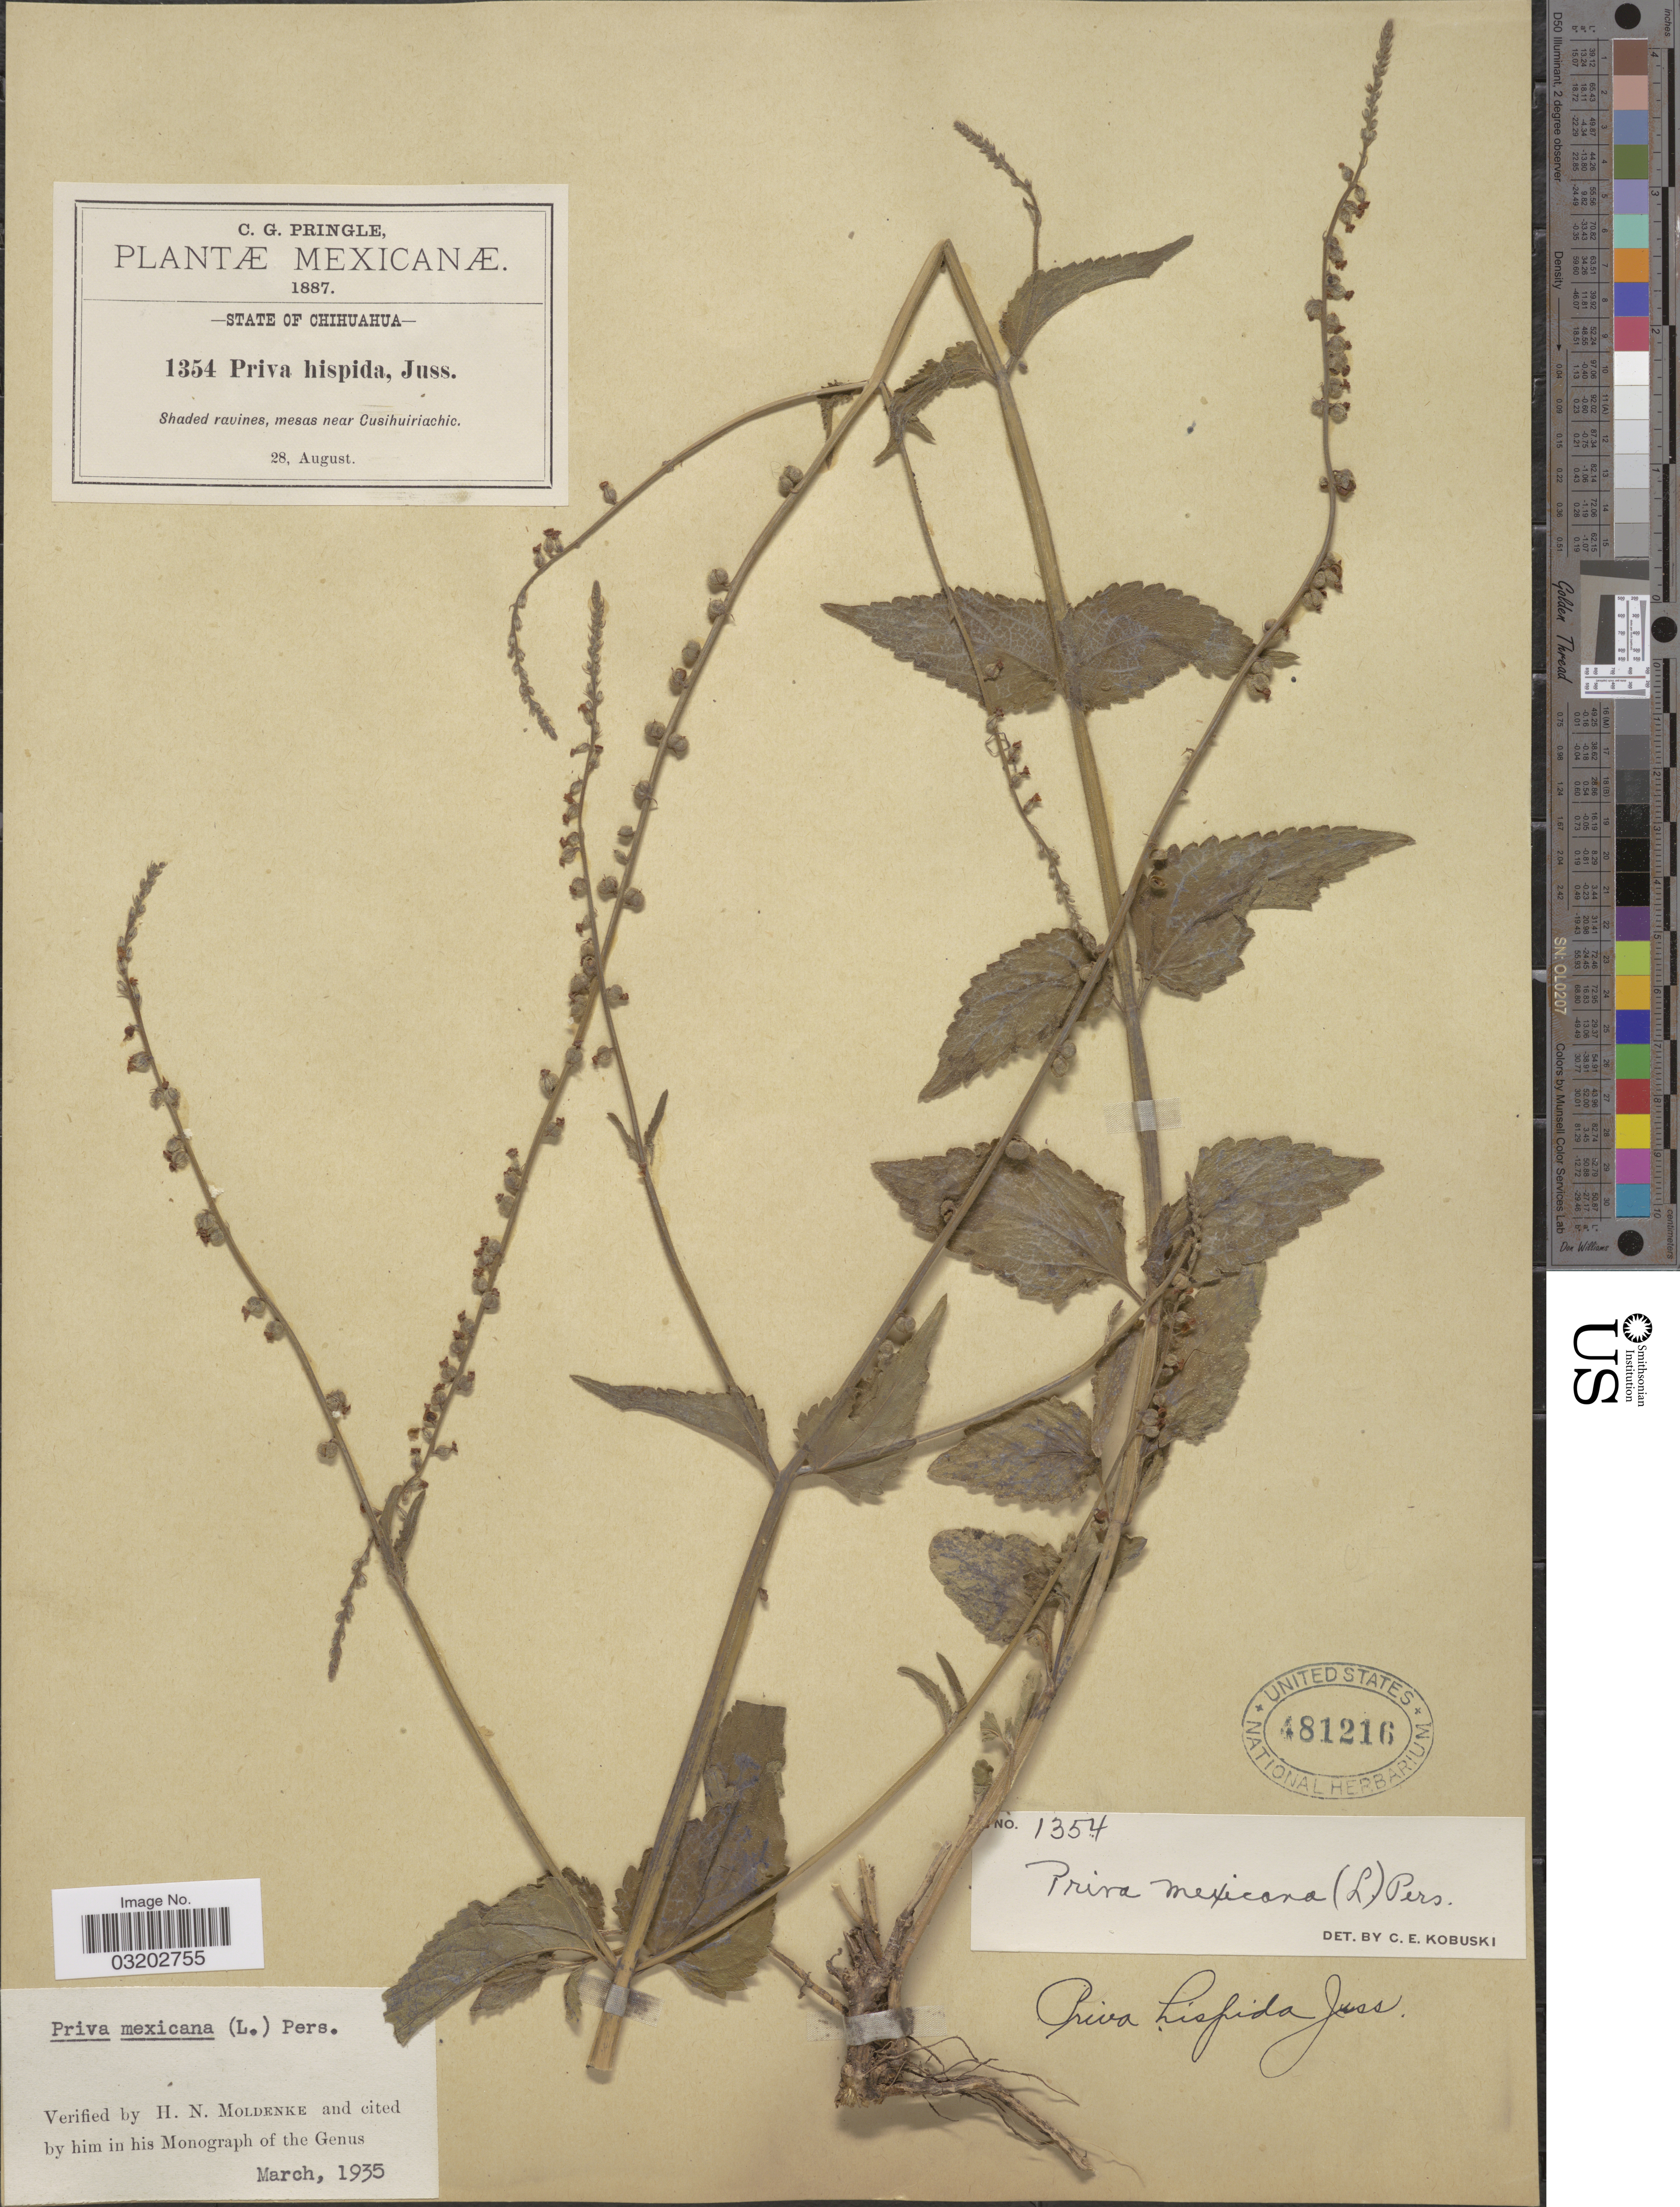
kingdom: Plantae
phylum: Tracheophyta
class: Magnoliopsida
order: Lamiales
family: Verbenaceae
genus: Priva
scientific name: Priva mexicana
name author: (L.) Pers.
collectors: C. G. Pringle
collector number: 1354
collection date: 1887-08-28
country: Mexico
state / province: Chihuahua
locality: Mesas near Cusihuirachic.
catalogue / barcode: US 481216